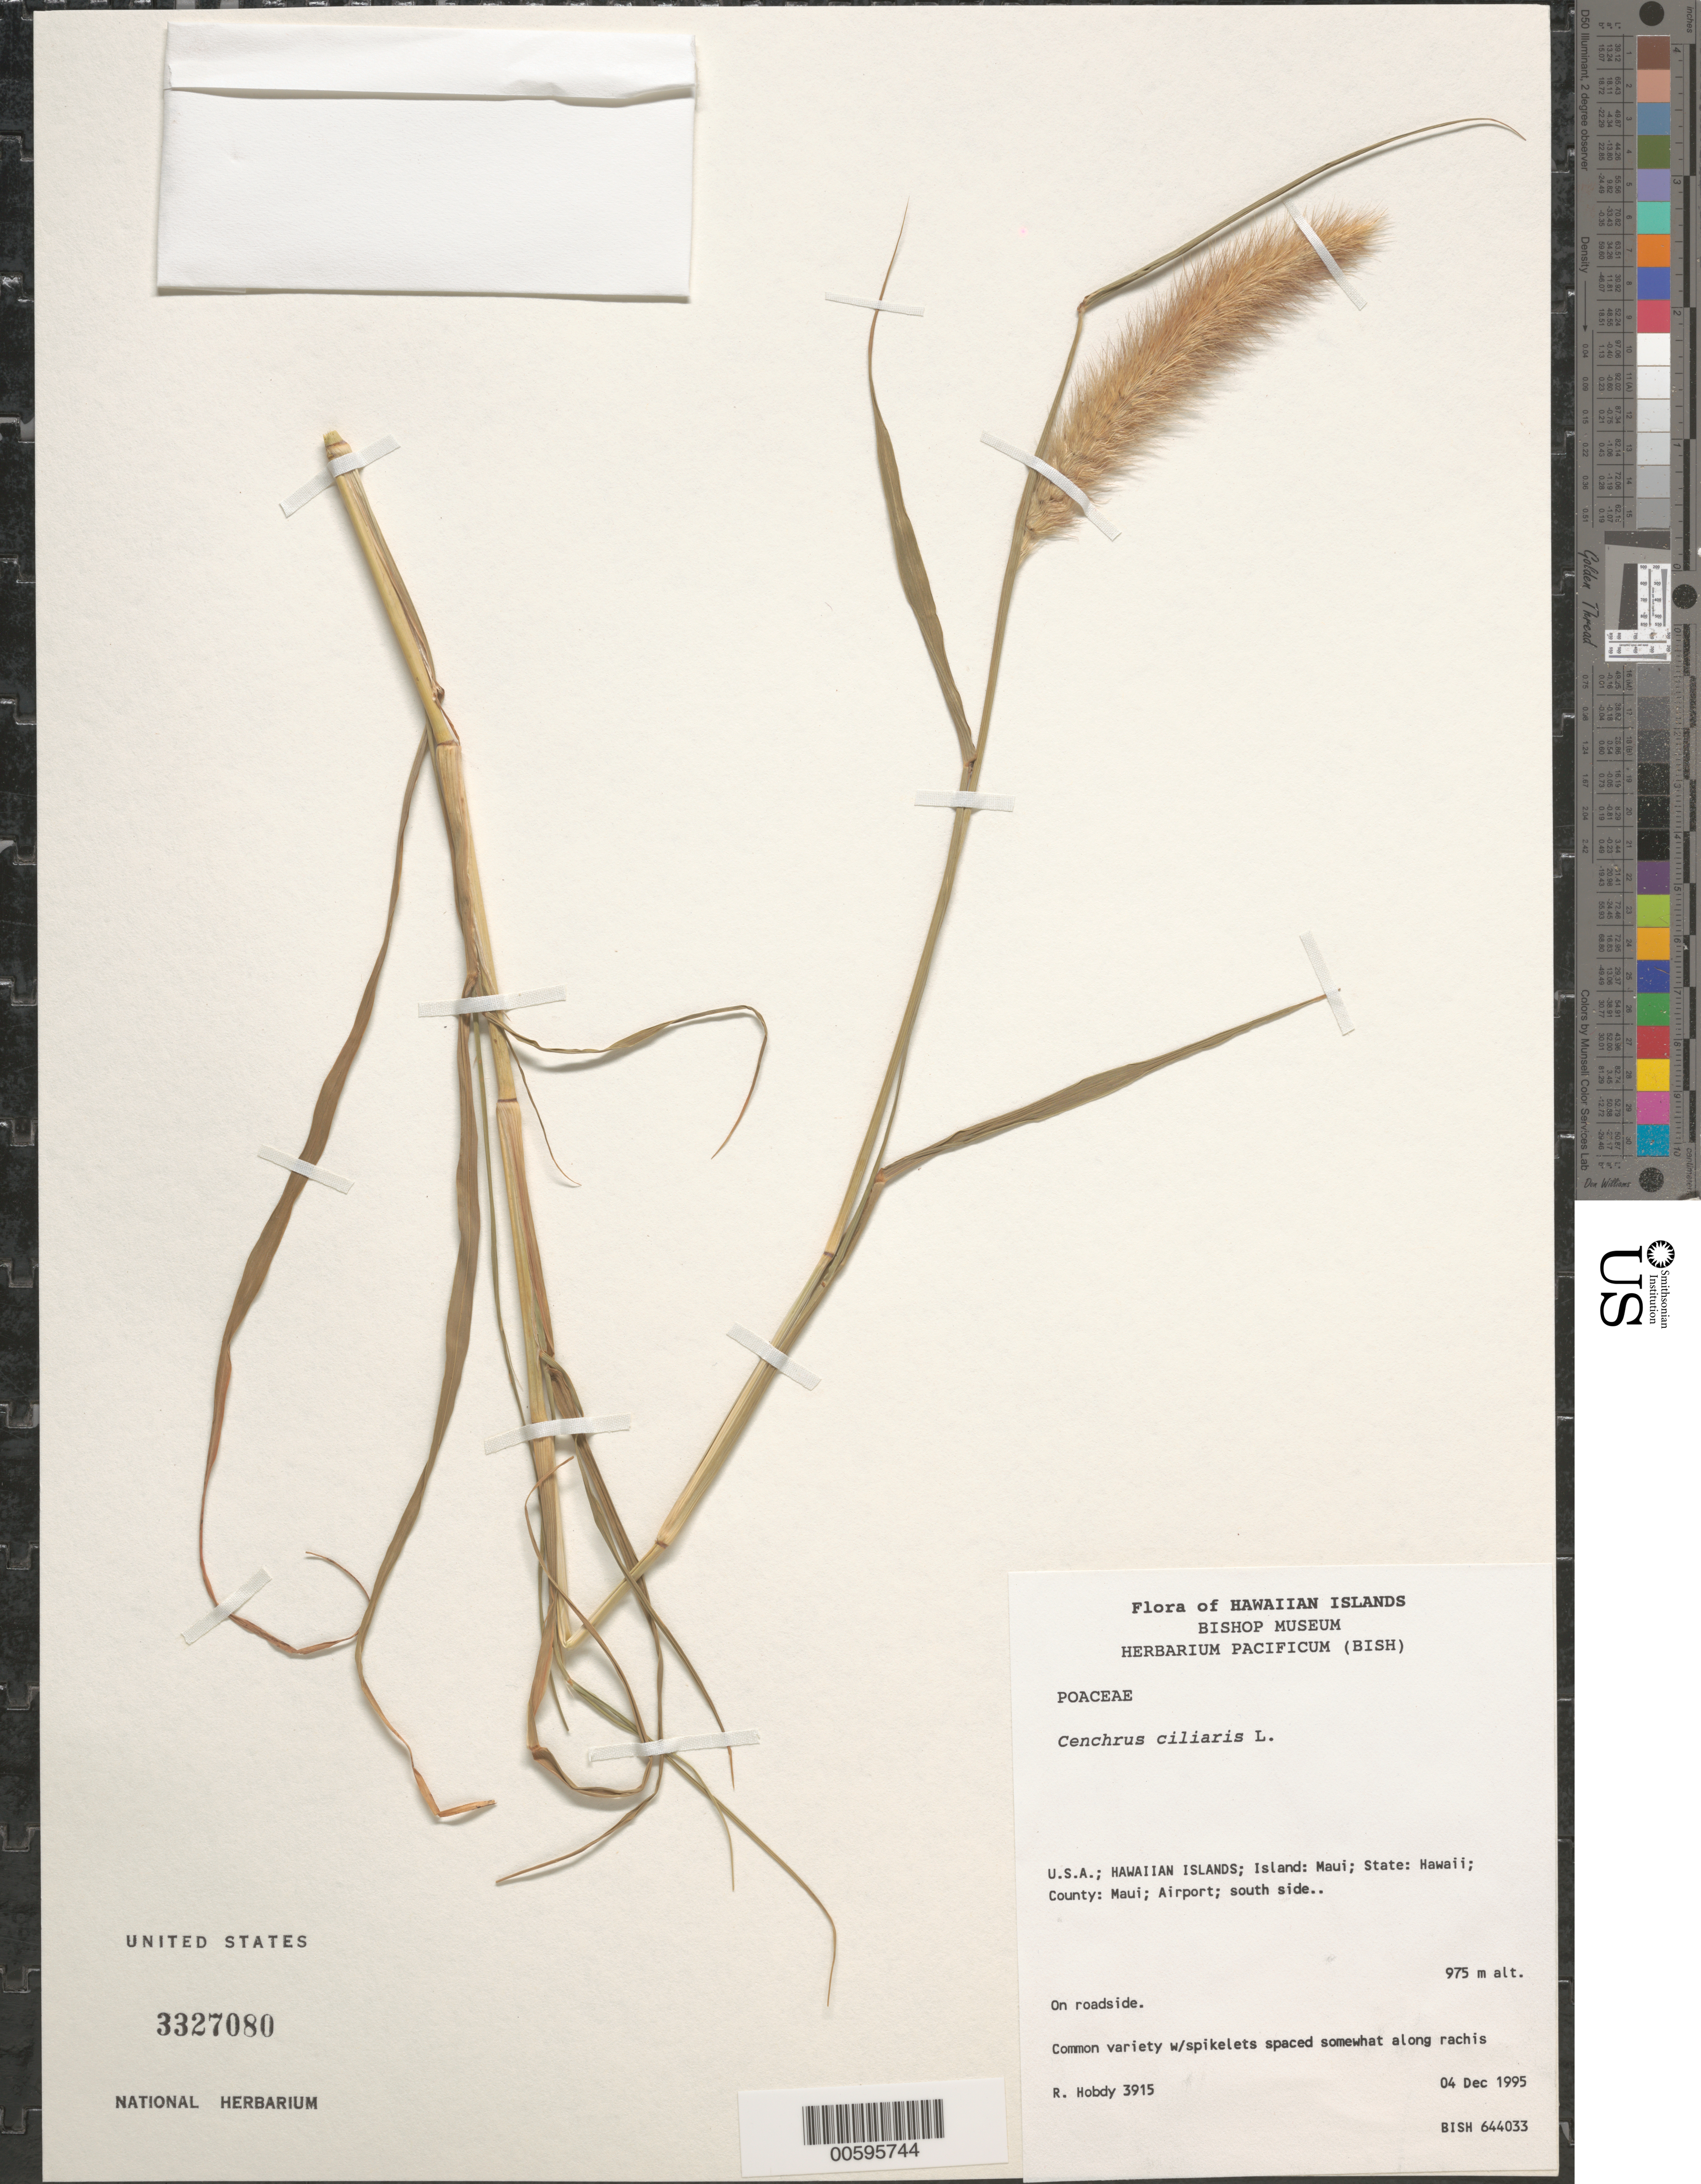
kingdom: Plantae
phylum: Tracheophyta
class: Liliopsida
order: Poales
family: Poaceae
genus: Cenchrus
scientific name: Cenchrus ciliaris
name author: L.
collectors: R. Hobdy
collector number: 3915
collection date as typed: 4 Dec 1995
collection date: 1995-12-04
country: United States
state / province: Hawaii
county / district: Maui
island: Maui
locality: County: Maui; Airport; S side.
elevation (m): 975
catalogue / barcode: US 3327080